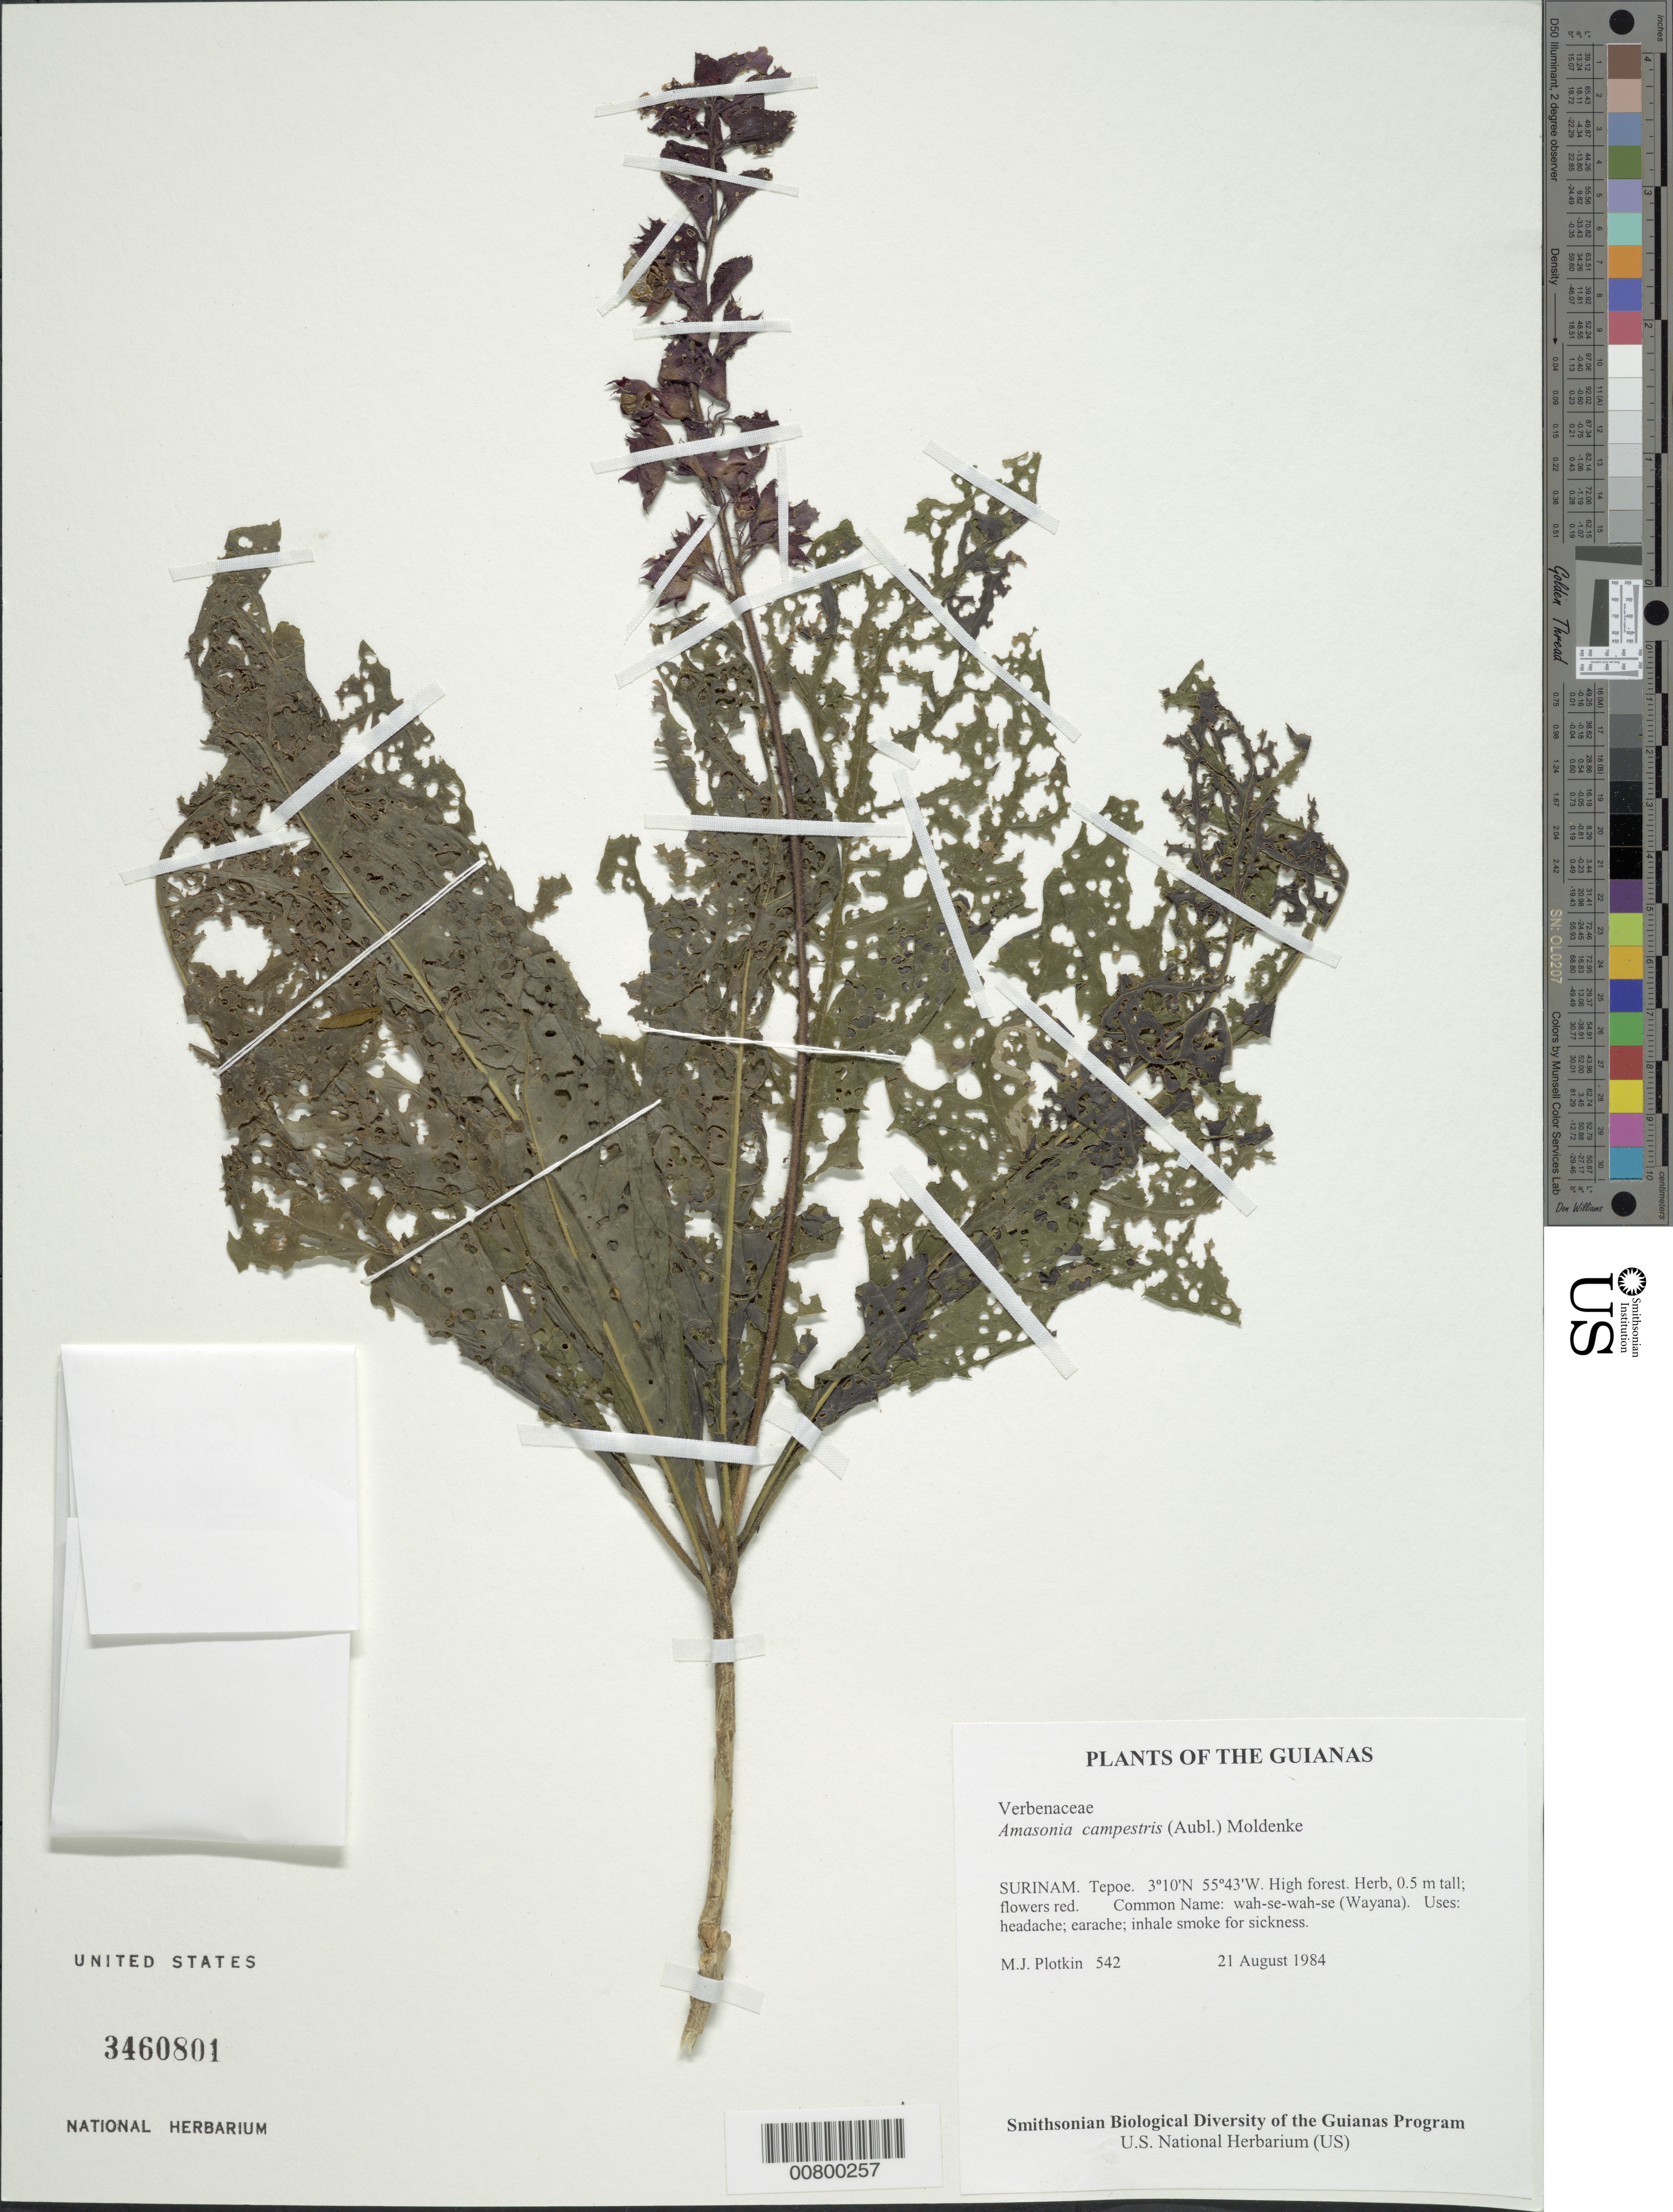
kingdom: Plantae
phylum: Tracheophyta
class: Magnoliopsida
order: Lamiales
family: Lamiaceae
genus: Amasonia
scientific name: Amasonia campestris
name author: (Aubl.) Moldenke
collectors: M. Plotkin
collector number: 542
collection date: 1984-08-21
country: Suriname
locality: The Guianas. Tepoe.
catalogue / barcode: US 3460801